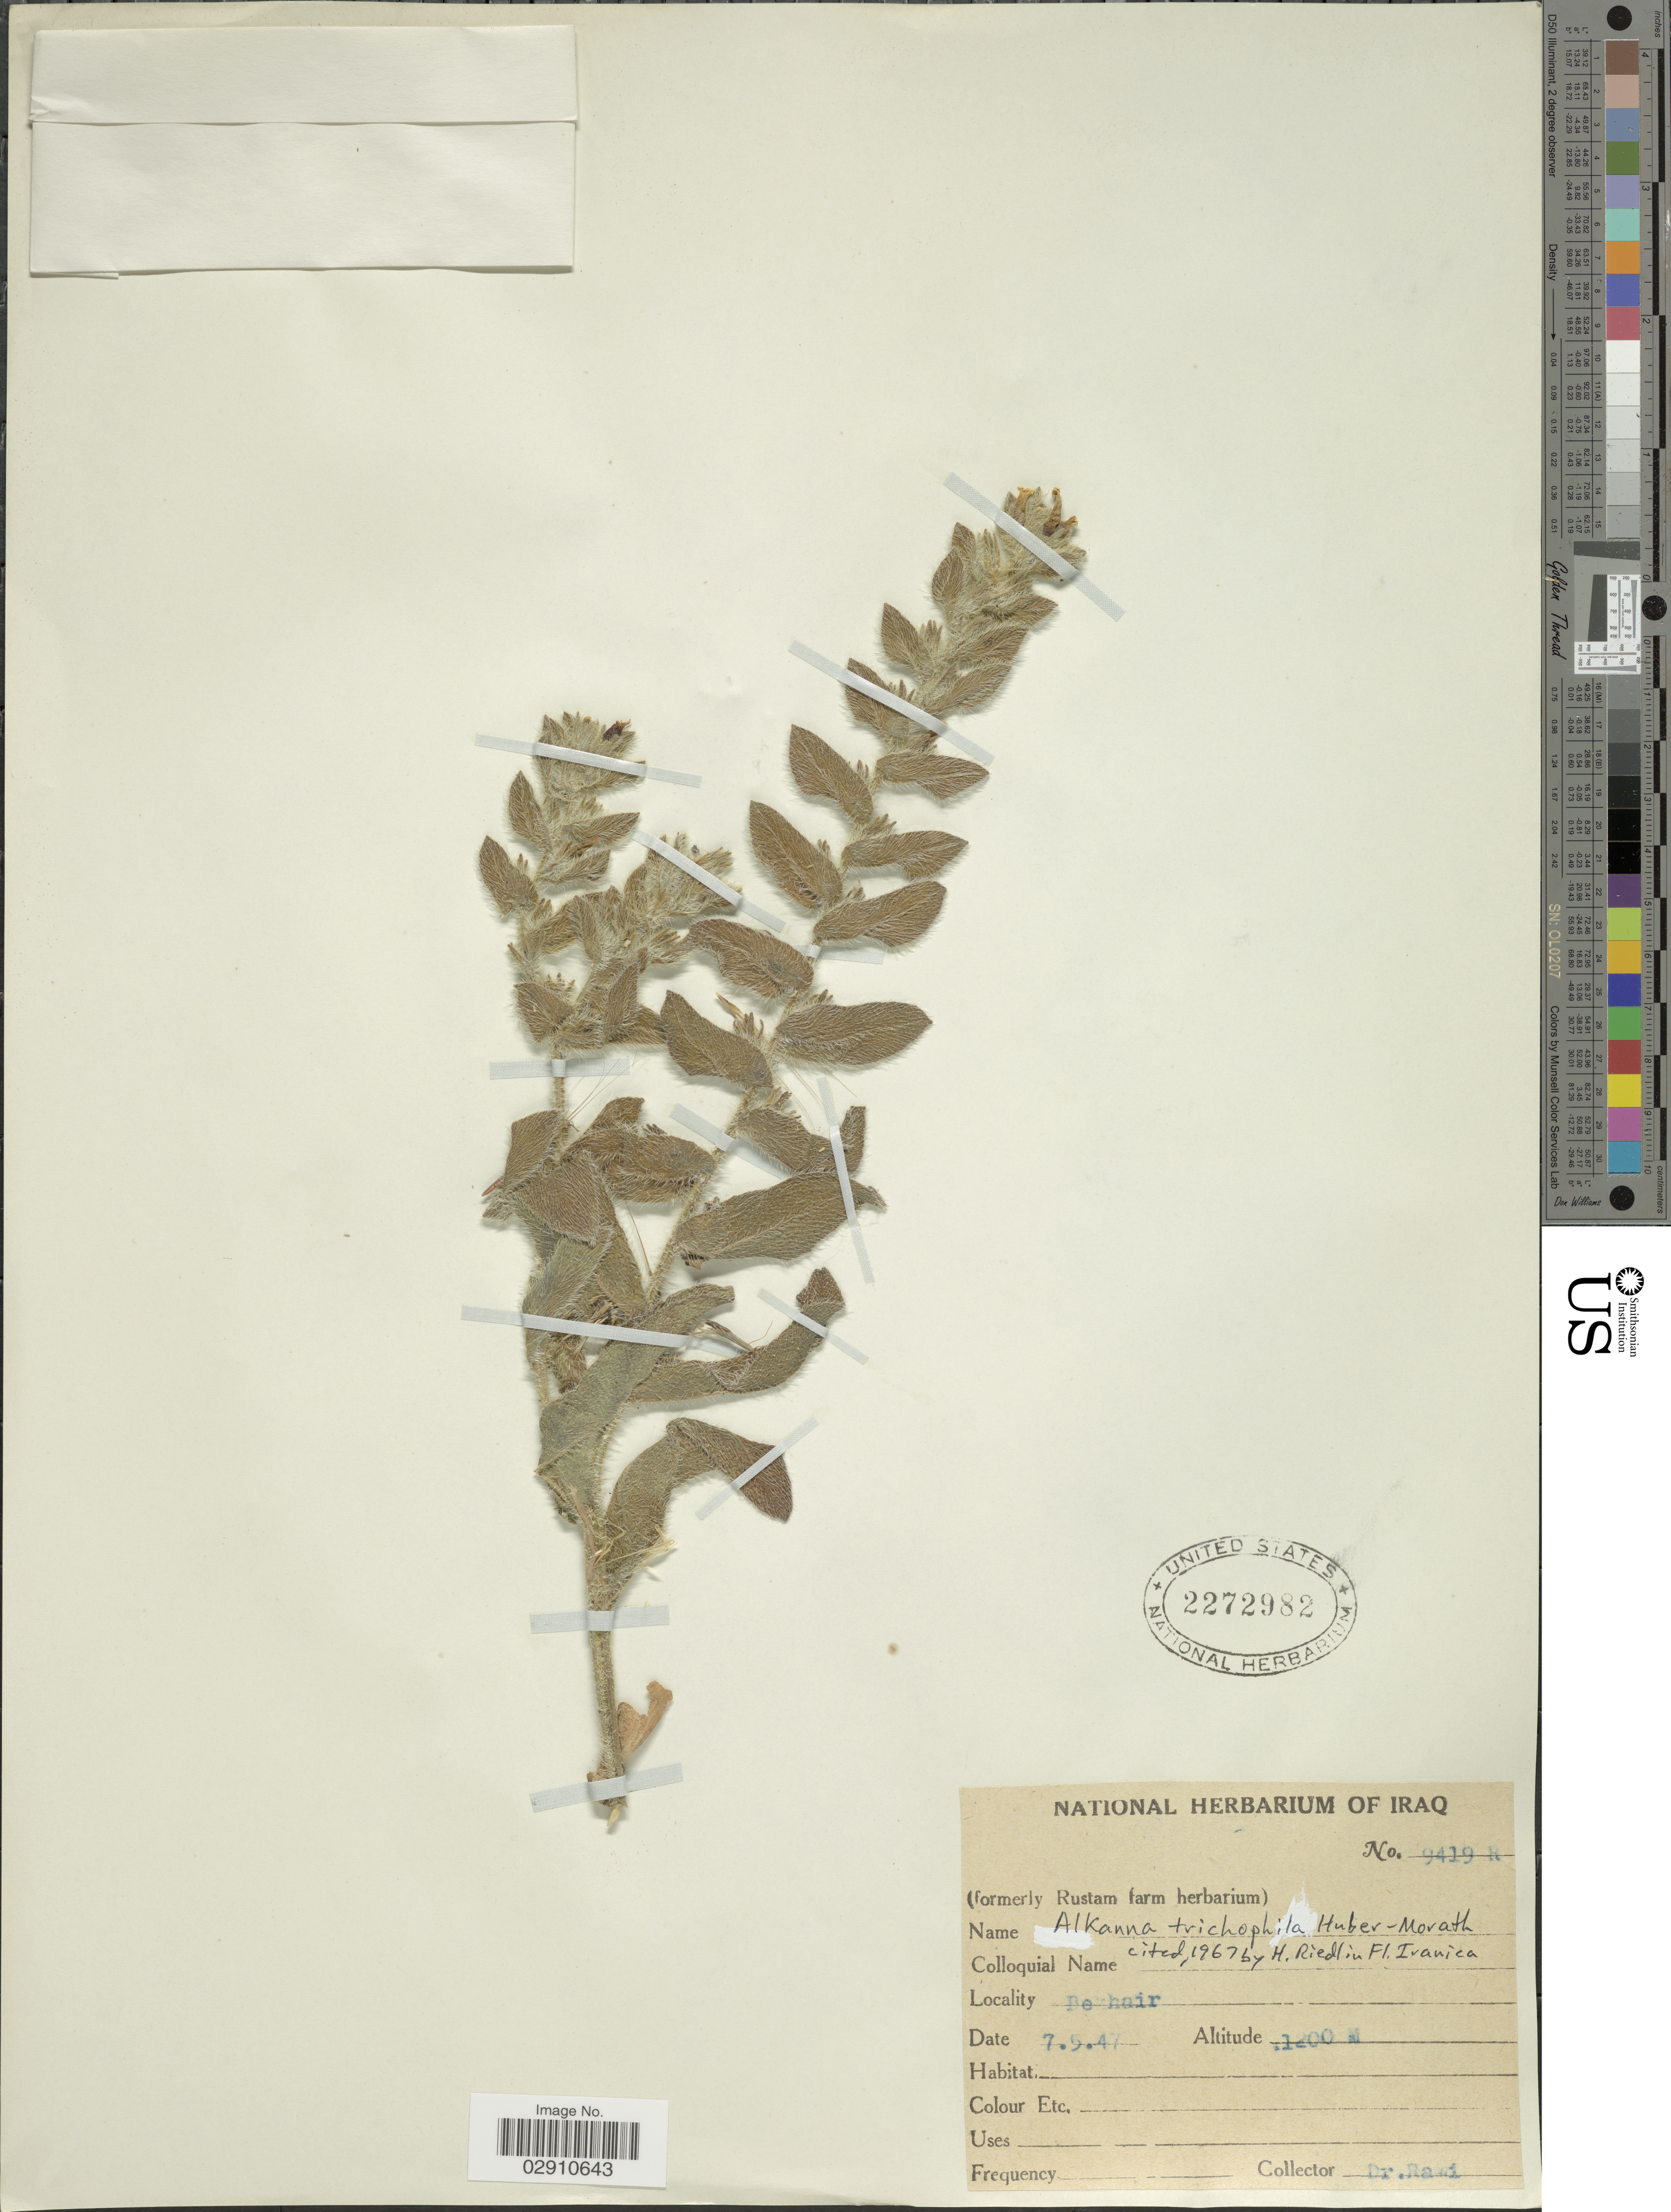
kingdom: Plantae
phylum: Tracheophyta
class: Magnoliopsida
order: Boraginales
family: Boraginaceae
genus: Alkanna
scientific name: Alkanna trichophila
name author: Hub.-Mor.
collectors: -. Rawi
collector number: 9419R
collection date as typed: Transcribed d/m/y: 7/5/47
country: Iraq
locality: Bekhair.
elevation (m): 1200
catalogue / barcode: US 2272982